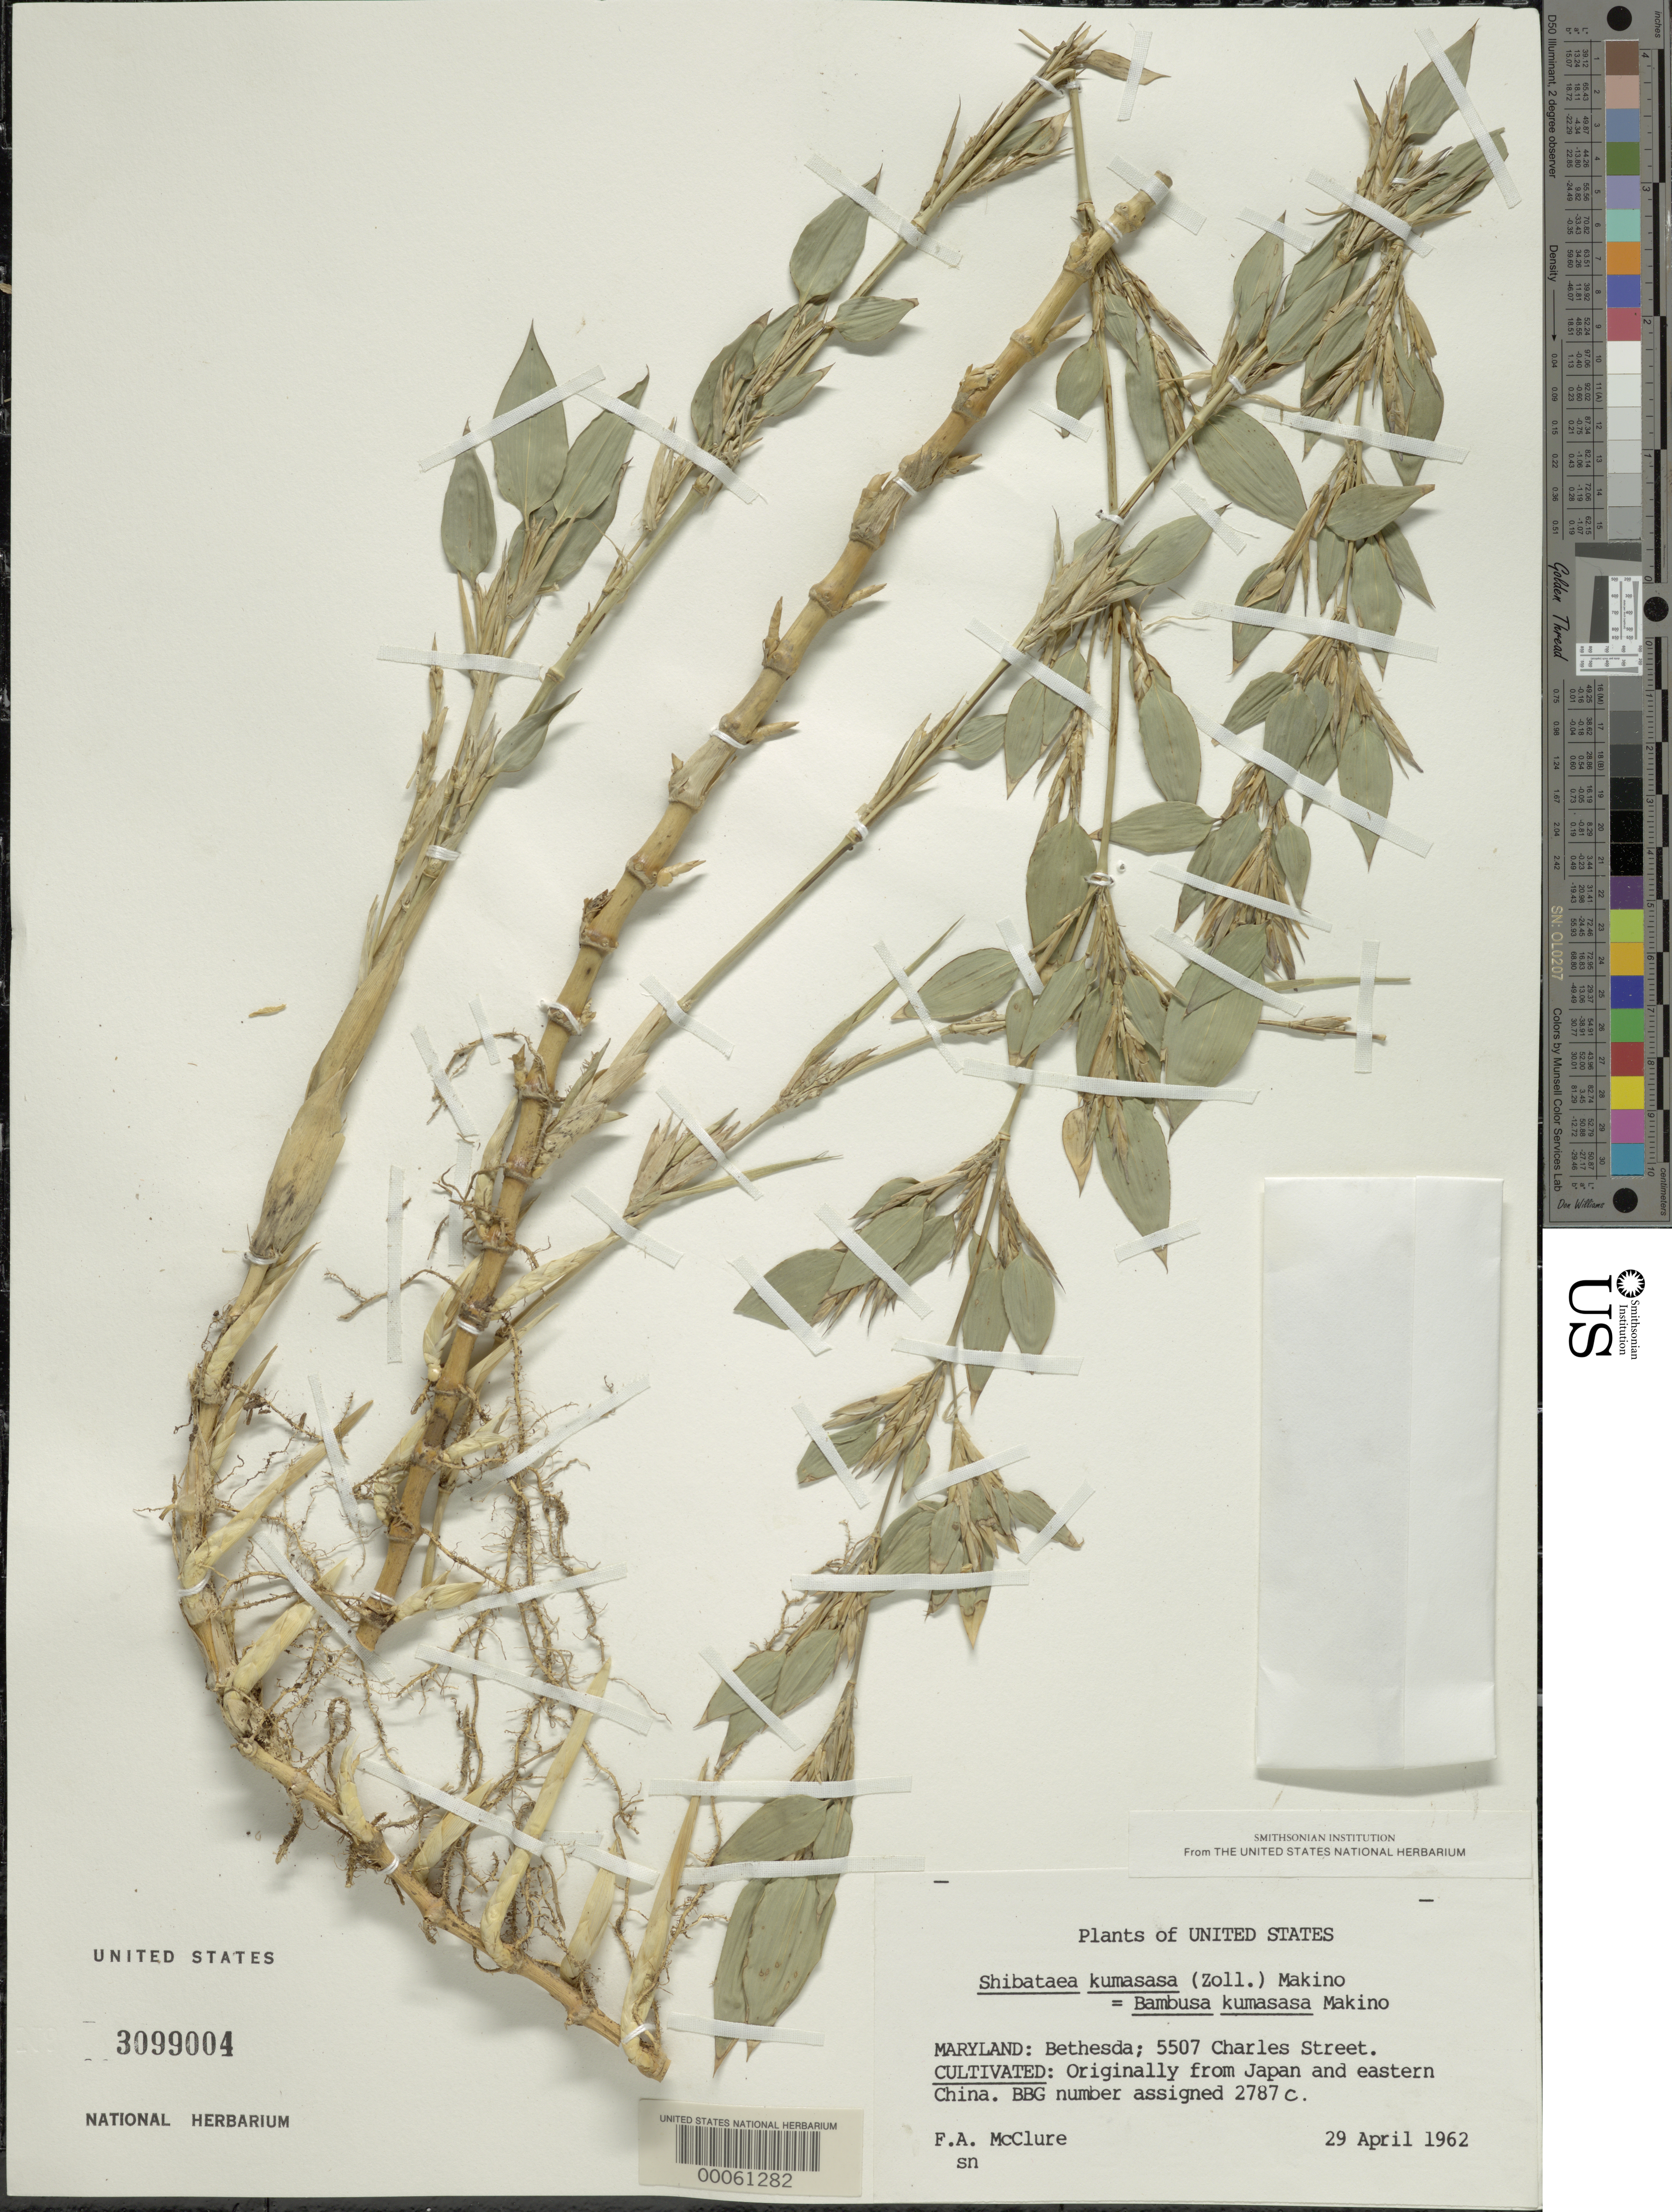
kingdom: Plantae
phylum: Tracheophyta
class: Liliopsida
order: Poales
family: Poaceae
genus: Shibataea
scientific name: Shibataea kumasasa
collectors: F. A. McClure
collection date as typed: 29 Apr 1962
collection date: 1962-04-29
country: United States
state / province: Maryland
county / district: Montgomery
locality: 5507 Charles Street, Bethesda (McClure's garden)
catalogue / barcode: US 3099004